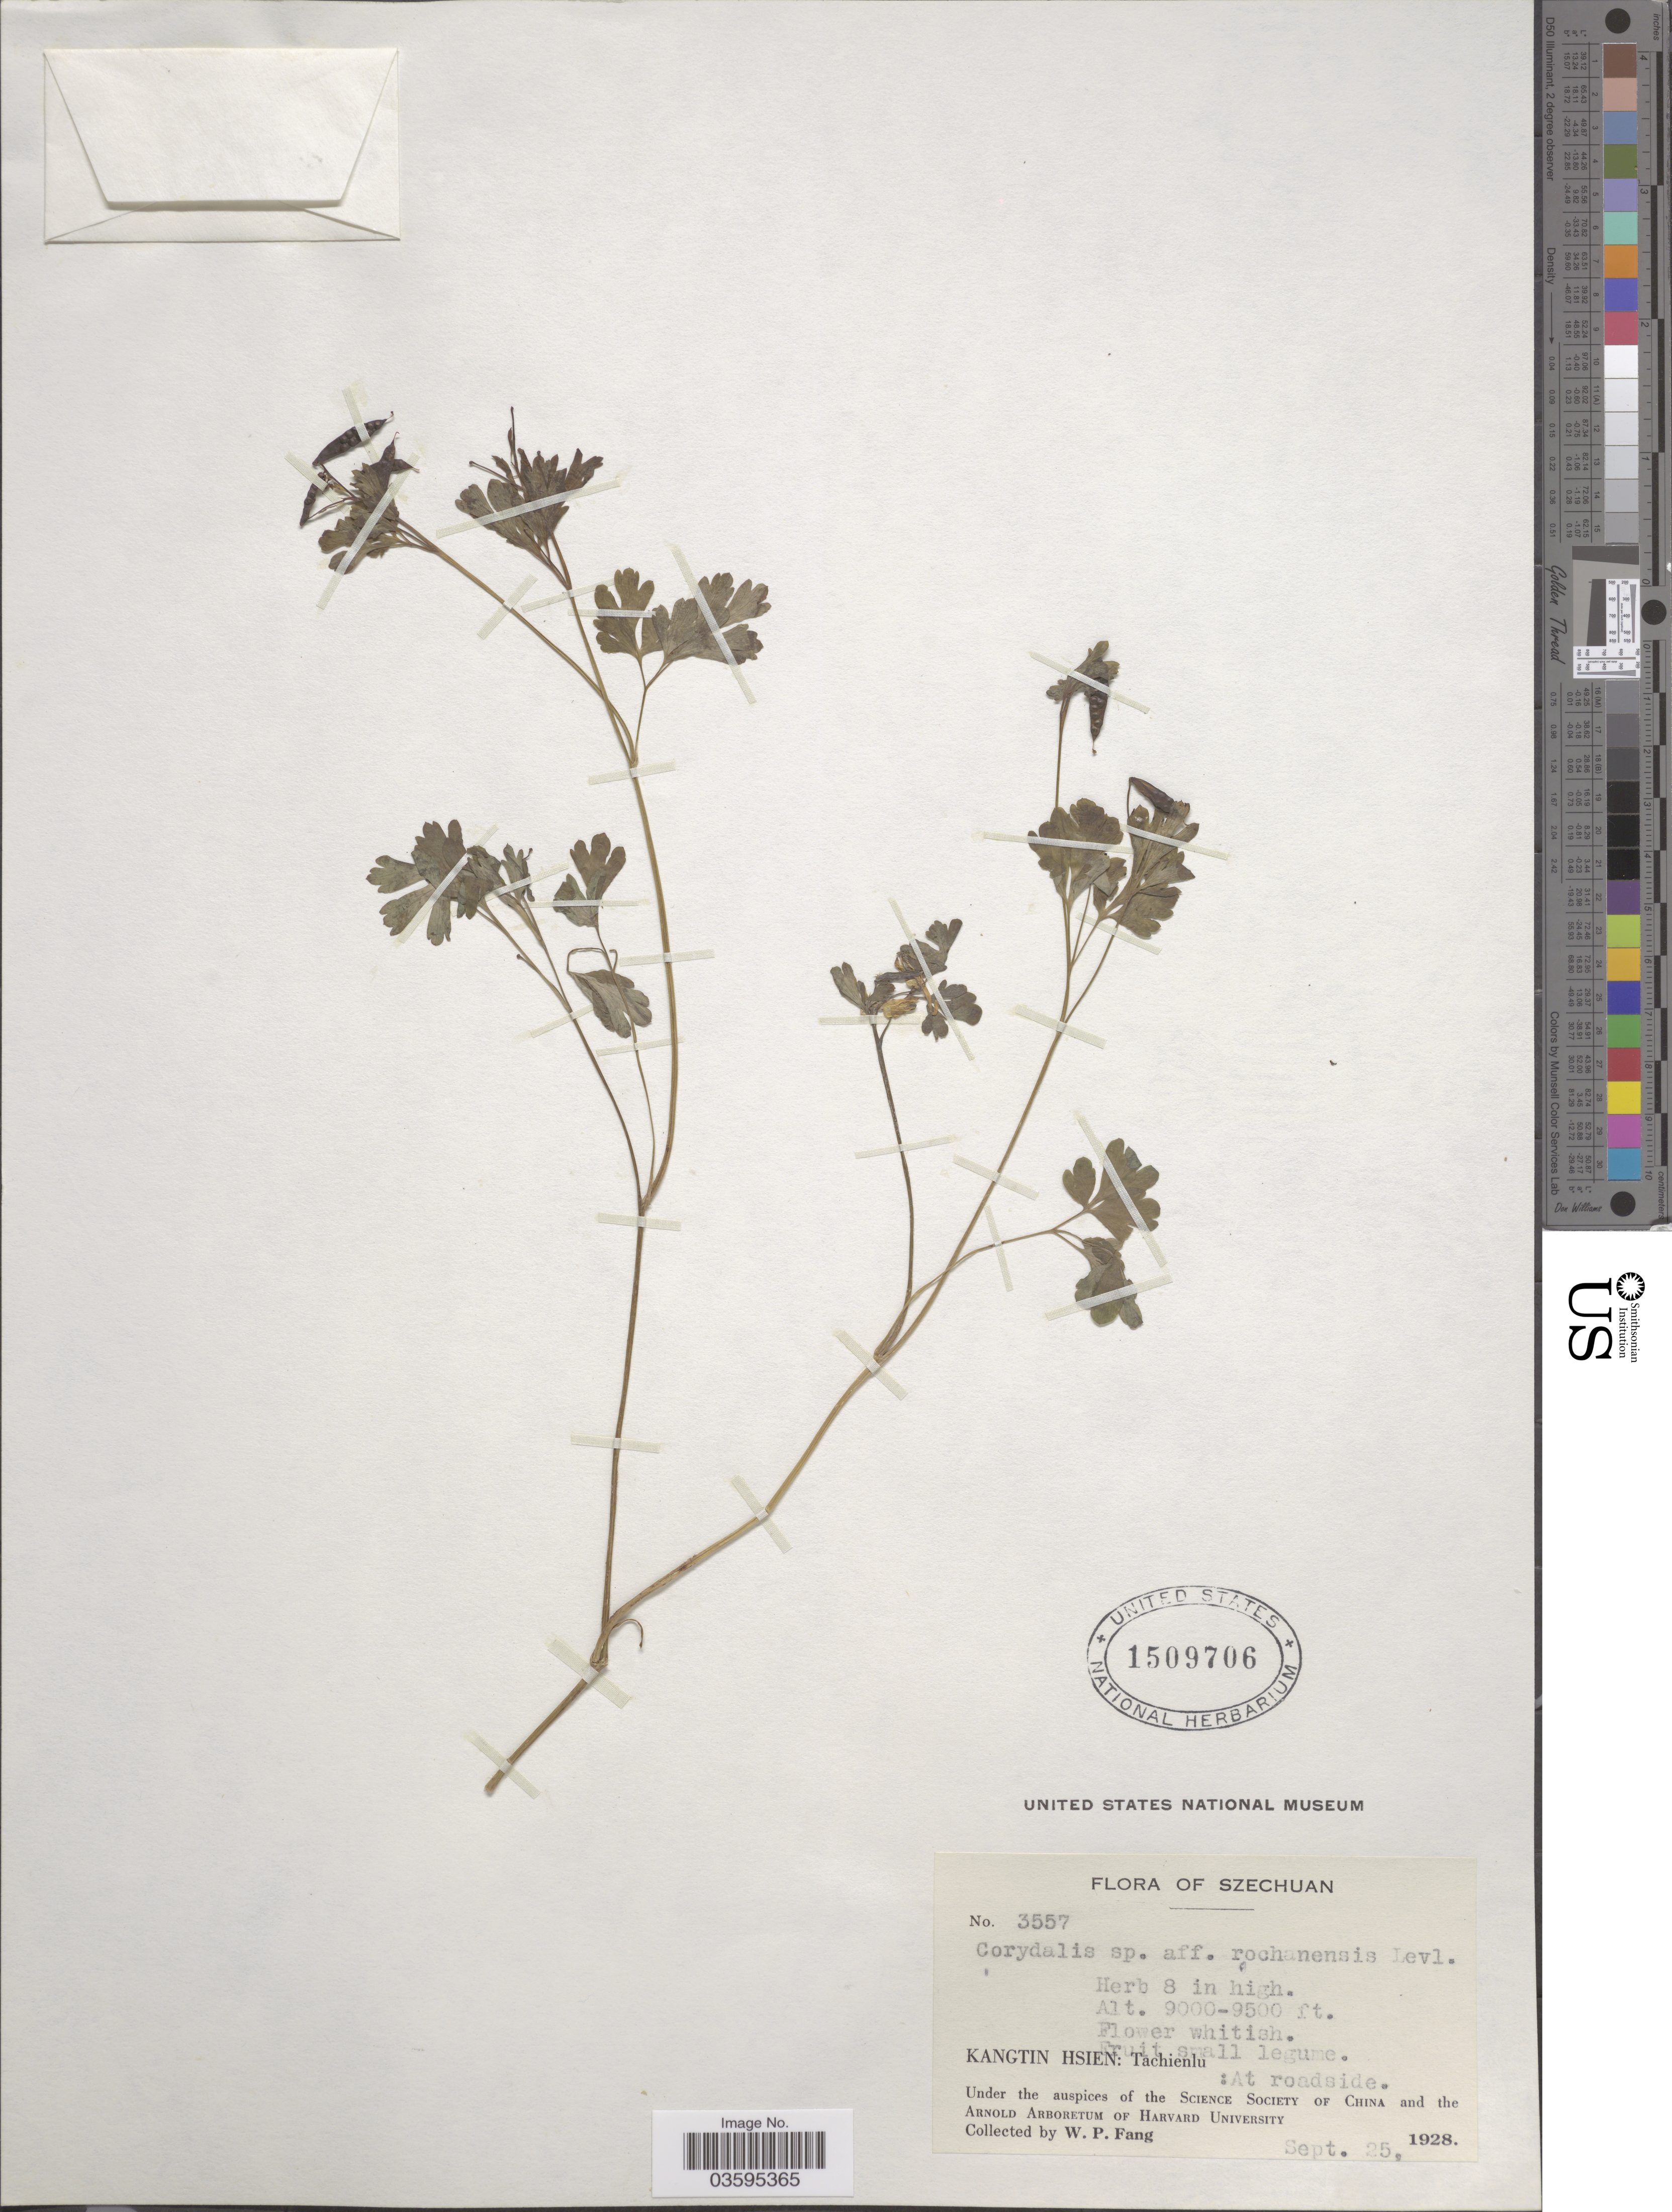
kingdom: Plantae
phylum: Tracheophyta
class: Magnoliopsida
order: Ranunculales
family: Papaveraceae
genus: Corydalis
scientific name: Corydalis iochanensis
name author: H. Lév.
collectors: W. P. Fang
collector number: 3557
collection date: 1928-09-25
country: China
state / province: Sichuan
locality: Szechuan. Kangtin Hsien: Tachienlu.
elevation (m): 2743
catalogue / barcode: US 1509706